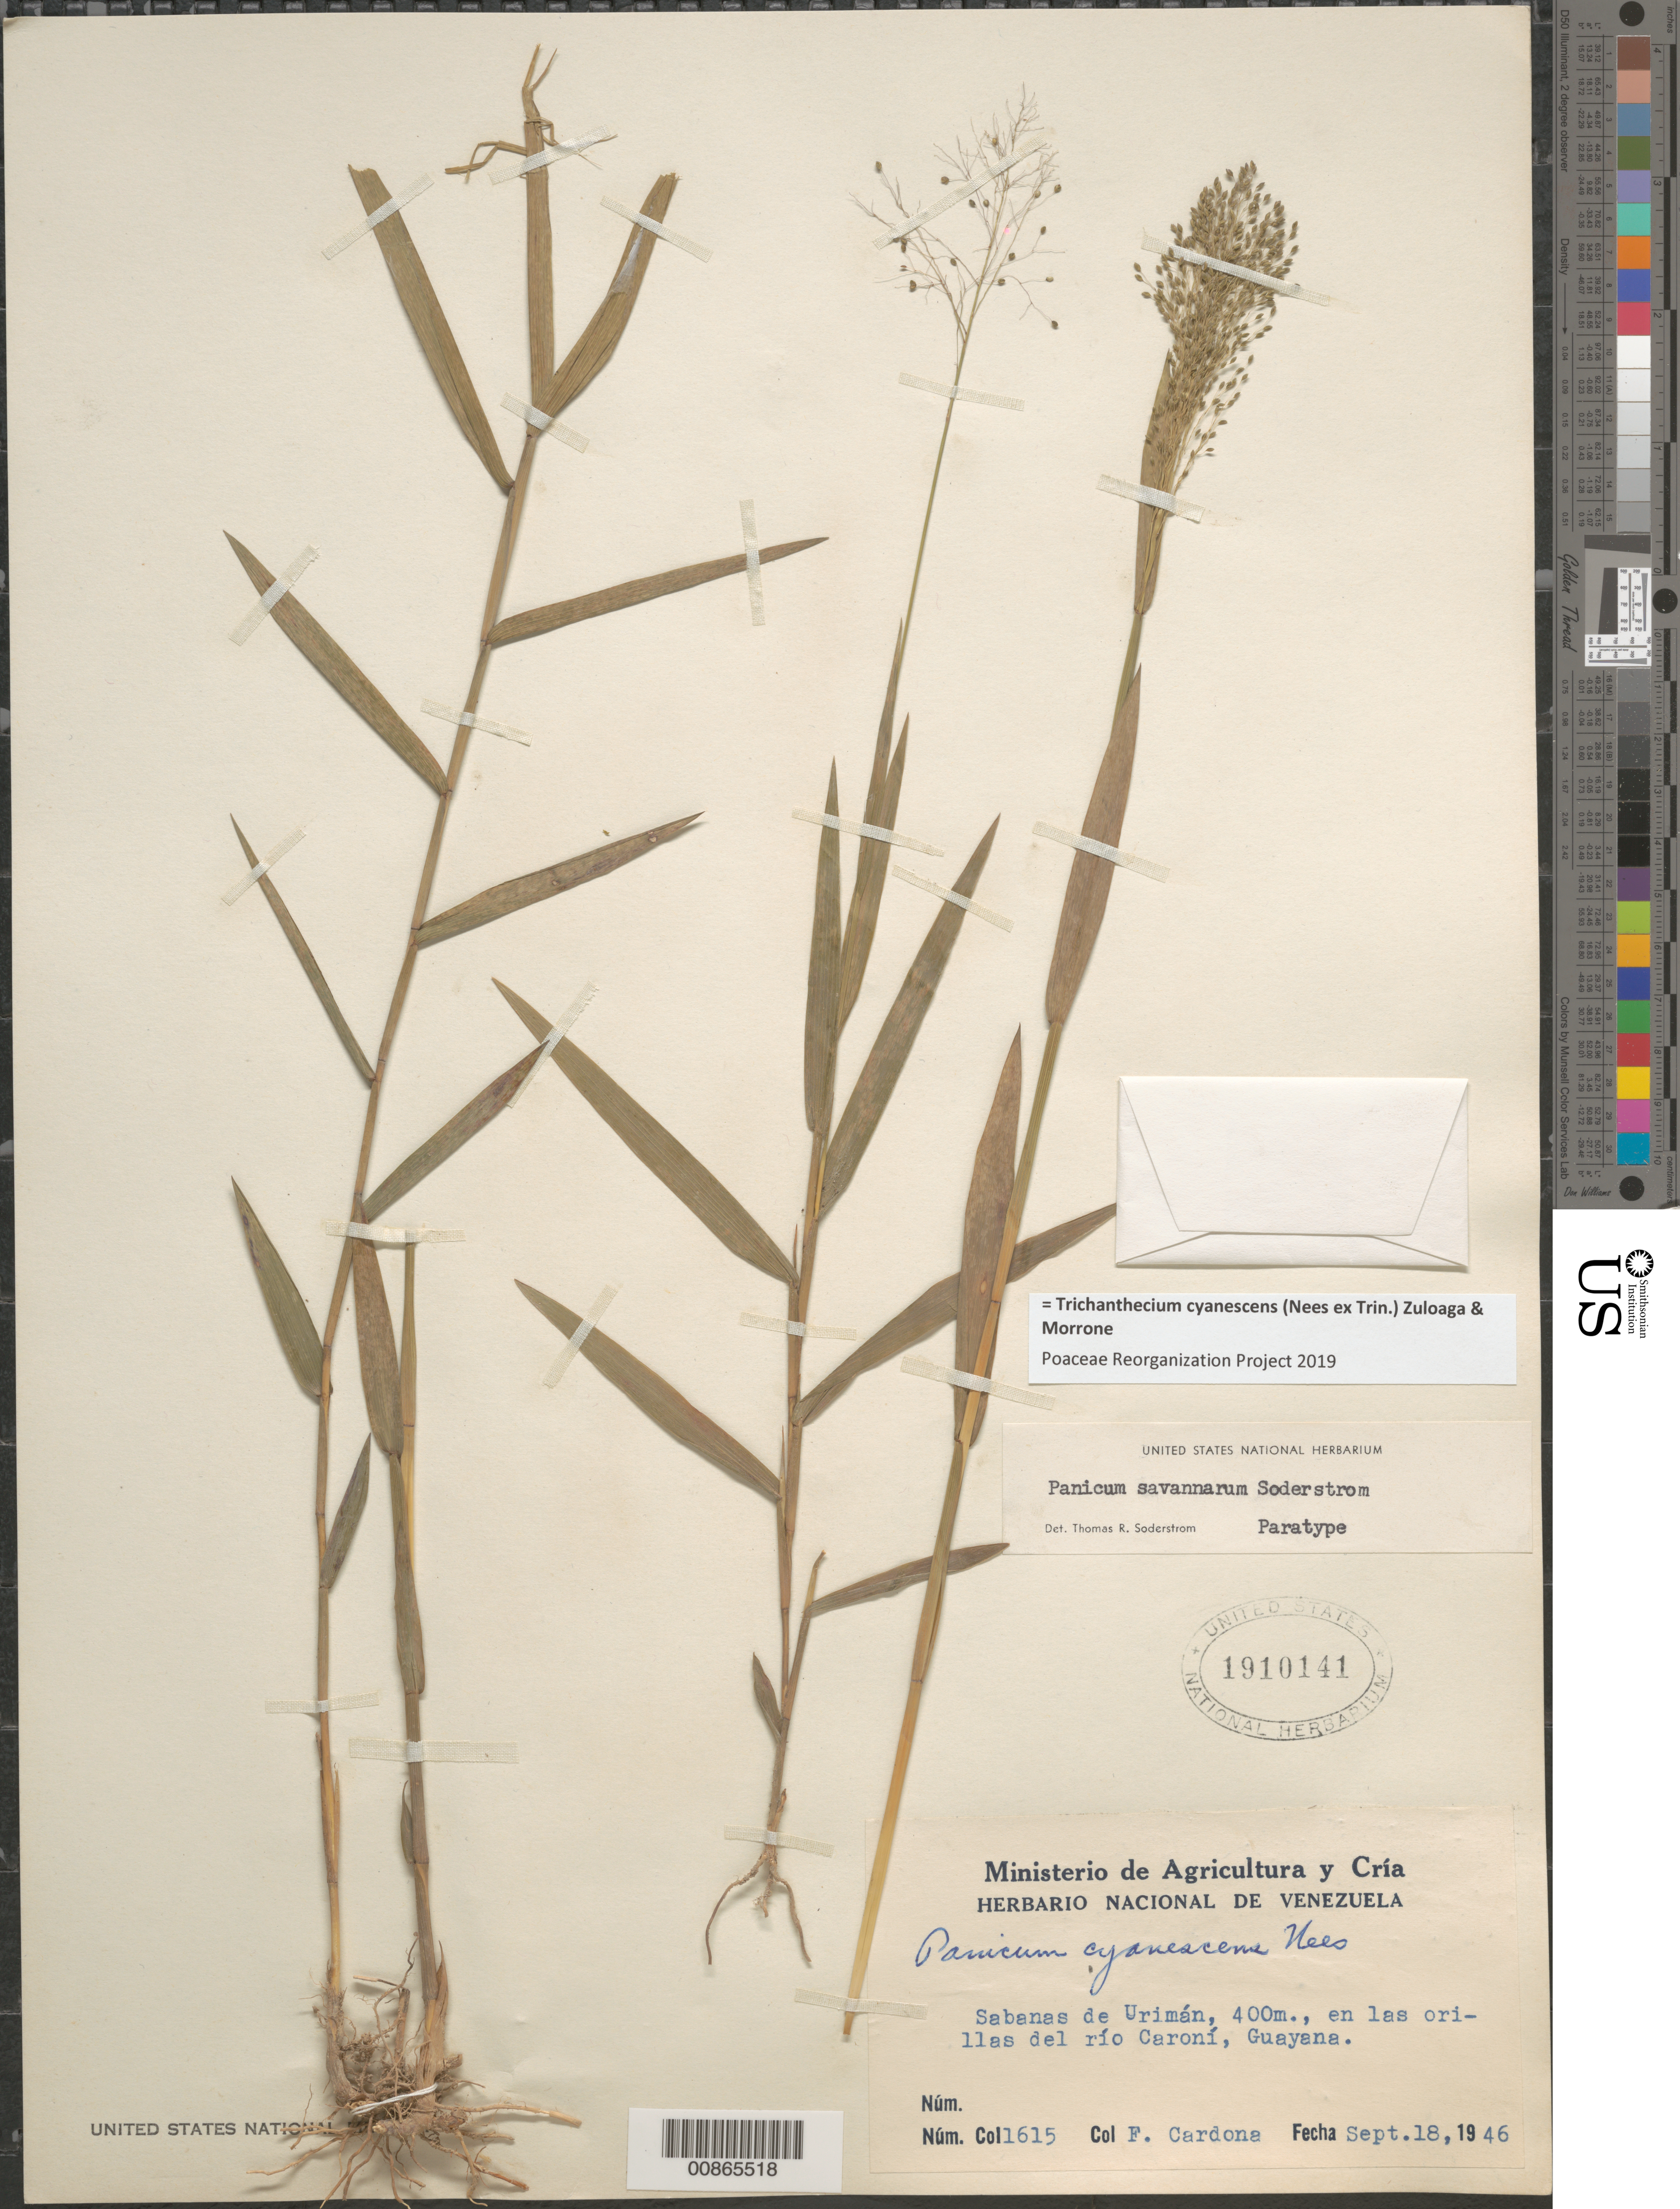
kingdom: Plantae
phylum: Tracheophyta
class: Liliopsida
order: Poales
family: Poaceae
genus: Panicum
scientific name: Panicum cyanescens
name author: Nees ex Trin.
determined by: Soderstrom, T. R.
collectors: F. Cardona Puig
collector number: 1615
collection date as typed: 18-Sep-46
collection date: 1946-09-18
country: Venezuela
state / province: Bolívar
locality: Río Caroní, Urimán Savannas (Guayana)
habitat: Orillas del rio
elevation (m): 400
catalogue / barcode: US 1910141